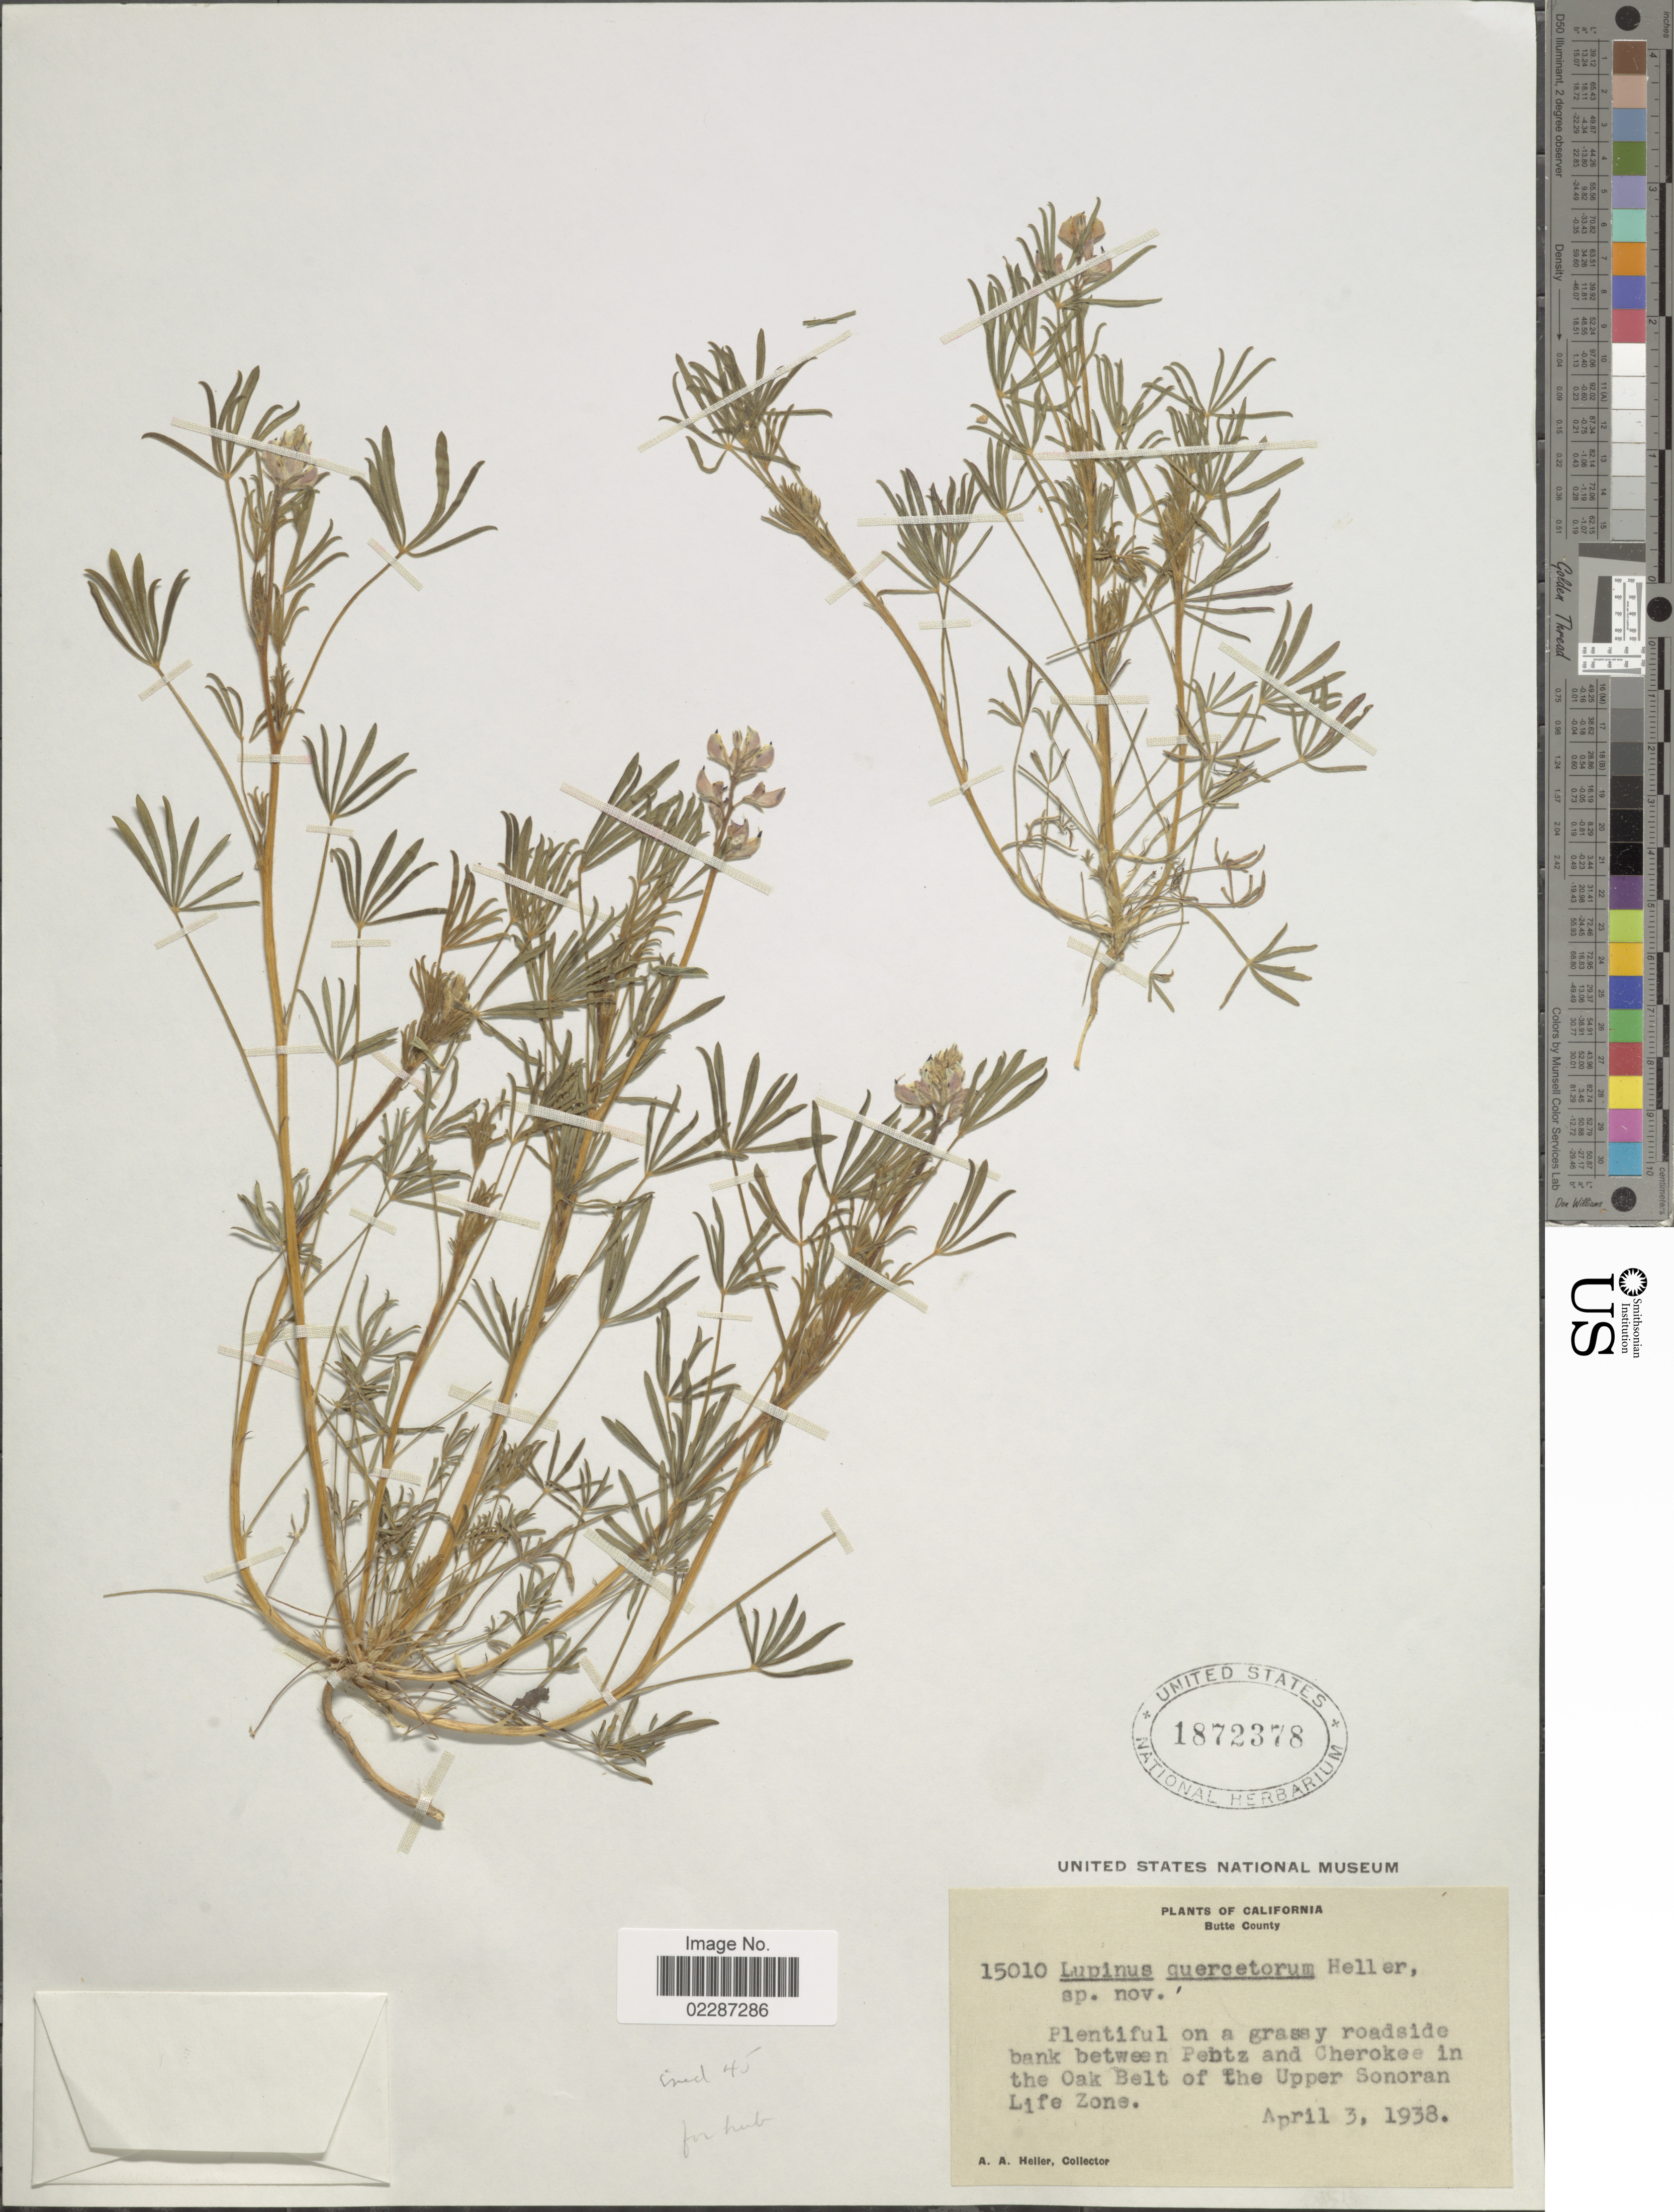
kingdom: Plantae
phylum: Tracheophyta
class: Magnoliopsida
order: Fabales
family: Fabaceae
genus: Lupinus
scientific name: Lupinus quercetorum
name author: A. Heller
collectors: A. A. Heller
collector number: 15010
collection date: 1938-04-03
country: United States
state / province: California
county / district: Butte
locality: Butte County, Plentiful on a grassy roadside bank between Pentz and Cherokee in the Oak Belt of the Upper Sonoran Life Zone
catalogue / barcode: US 1872378